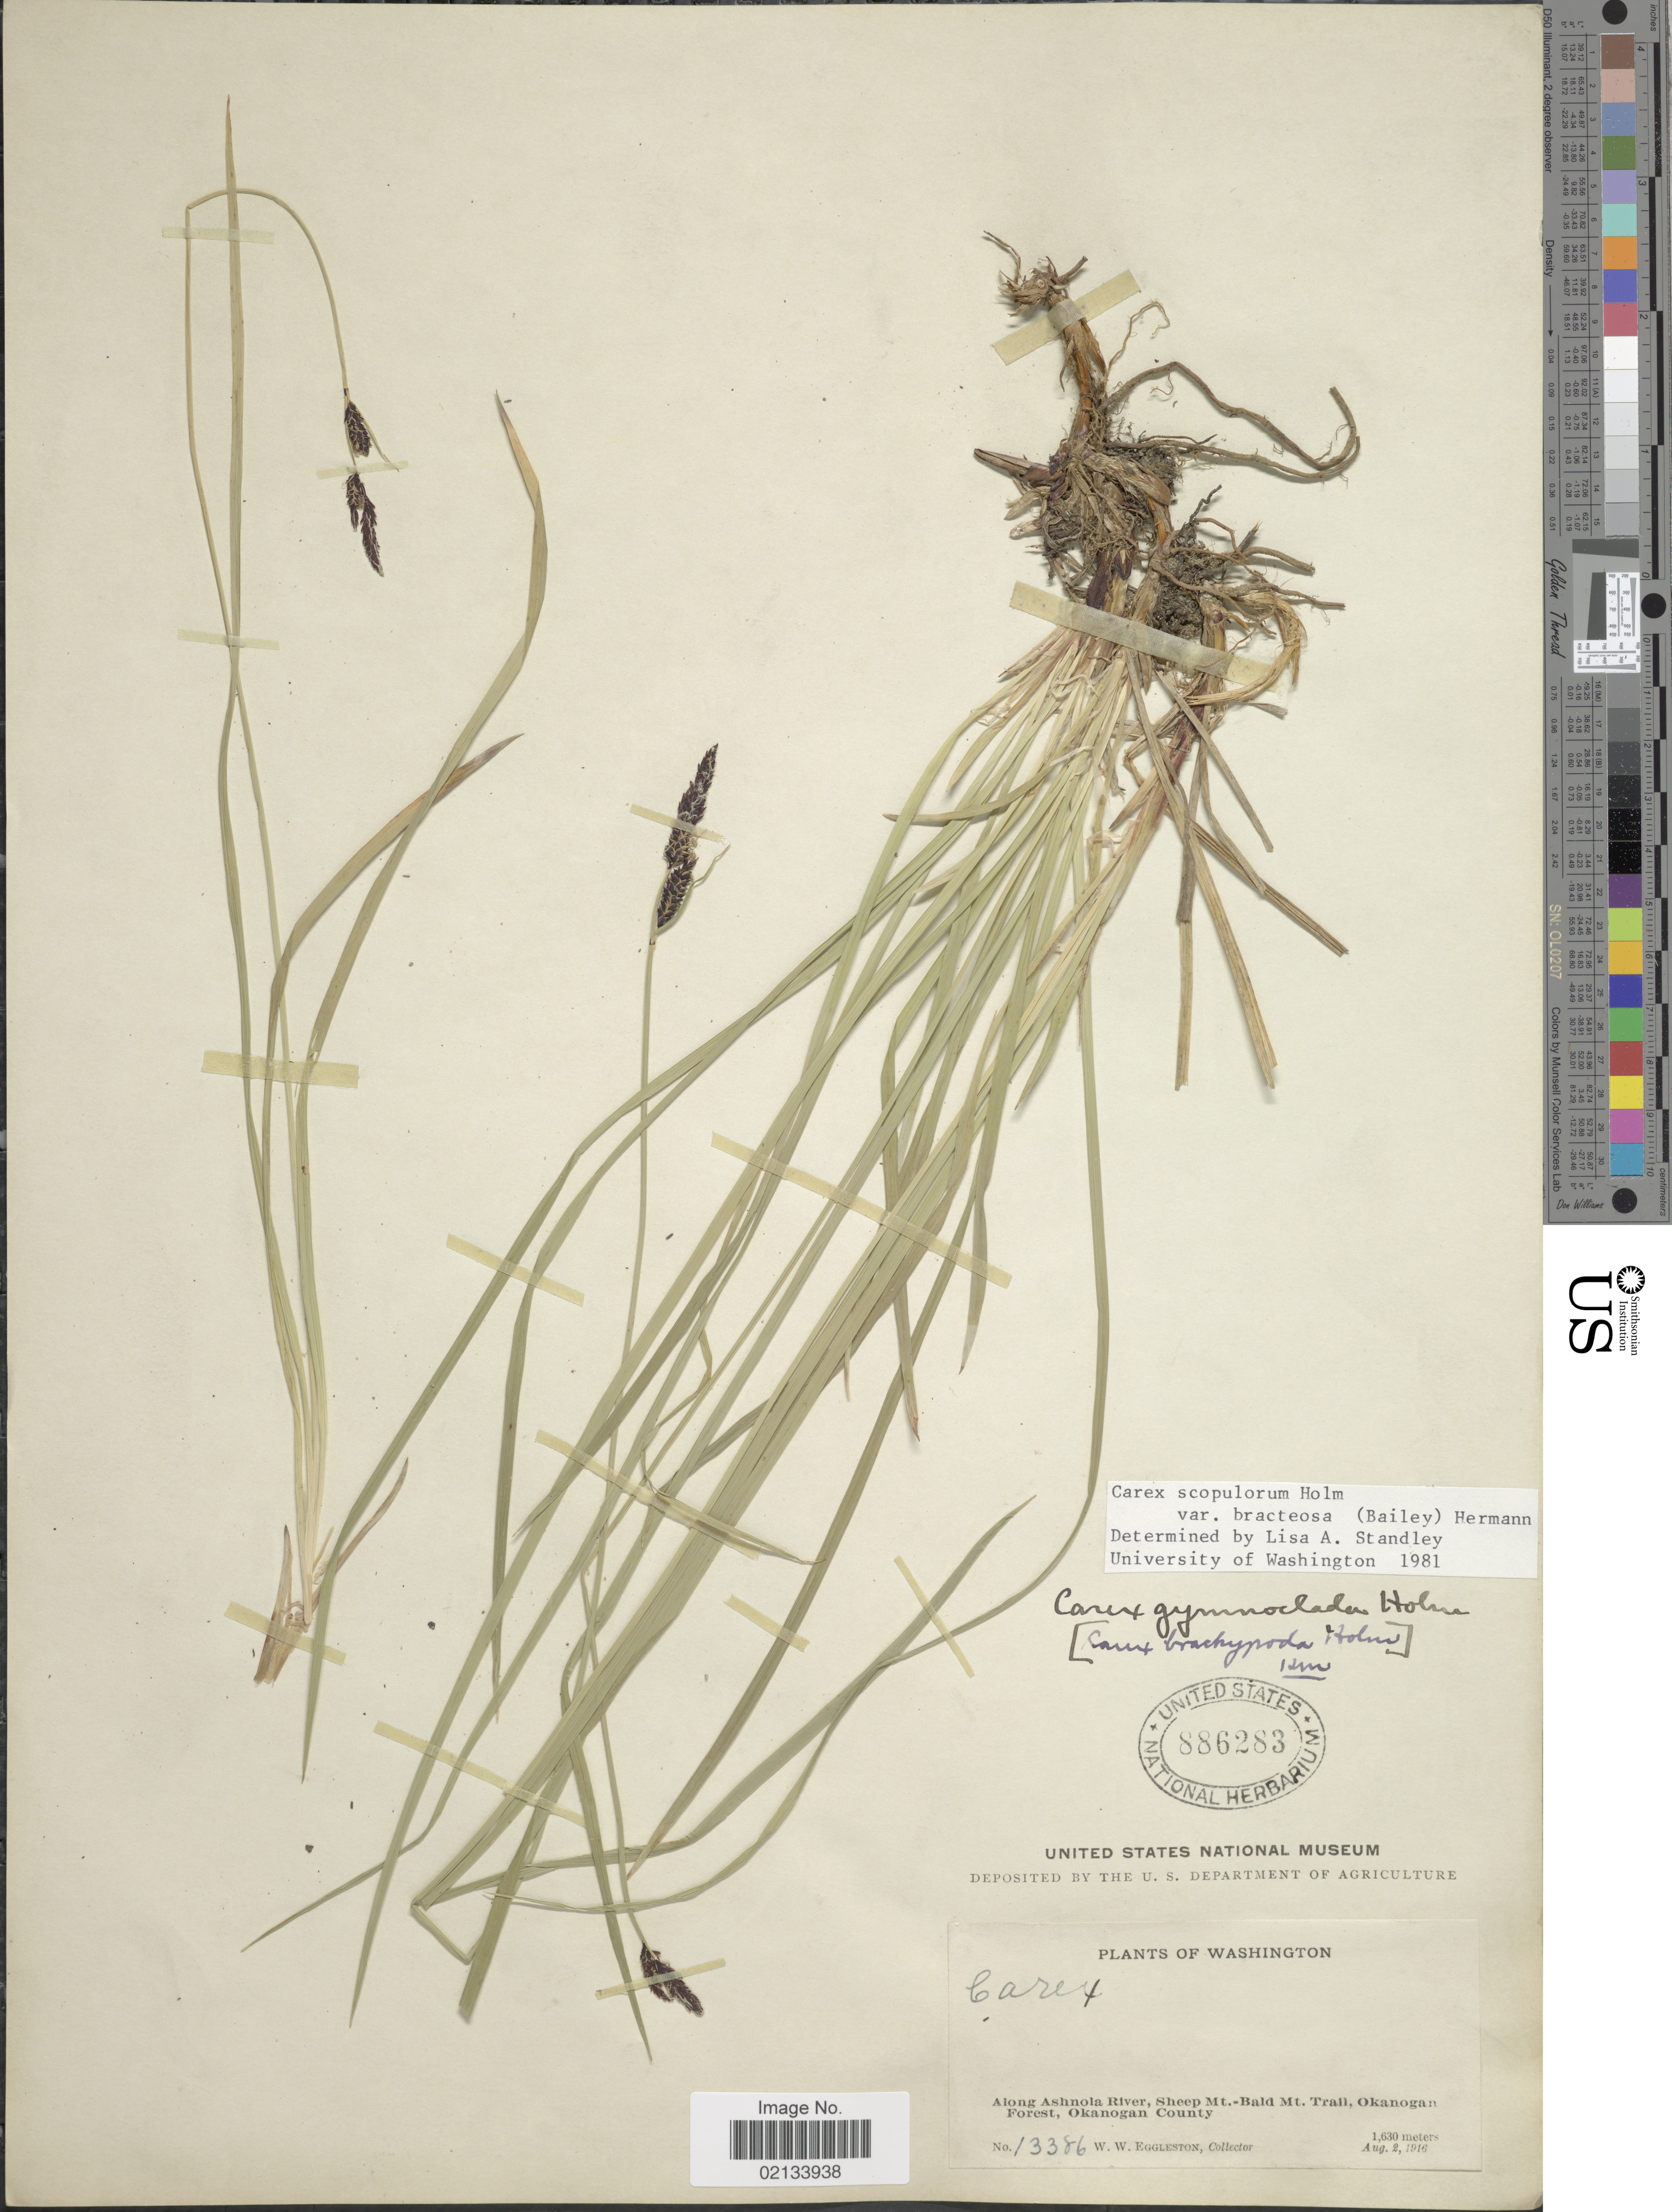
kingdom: Plantae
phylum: Tracheophyta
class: Liliopsida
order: Poales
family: Cyperaceae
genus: Carex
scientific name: Carex scopulorum var. bracteosa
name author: (L.H. Bailey) F.J. Herm.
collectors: W. W. Eggleston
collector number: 13386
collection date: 1916-08-02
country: United States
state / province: Washington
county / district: Okanogan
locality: Along Ashnola River, Sheep Mt.-Bald Bald Mt. Trail, Okanogan Forest, Okanogan County.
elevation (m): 1630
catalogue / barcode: US 886283